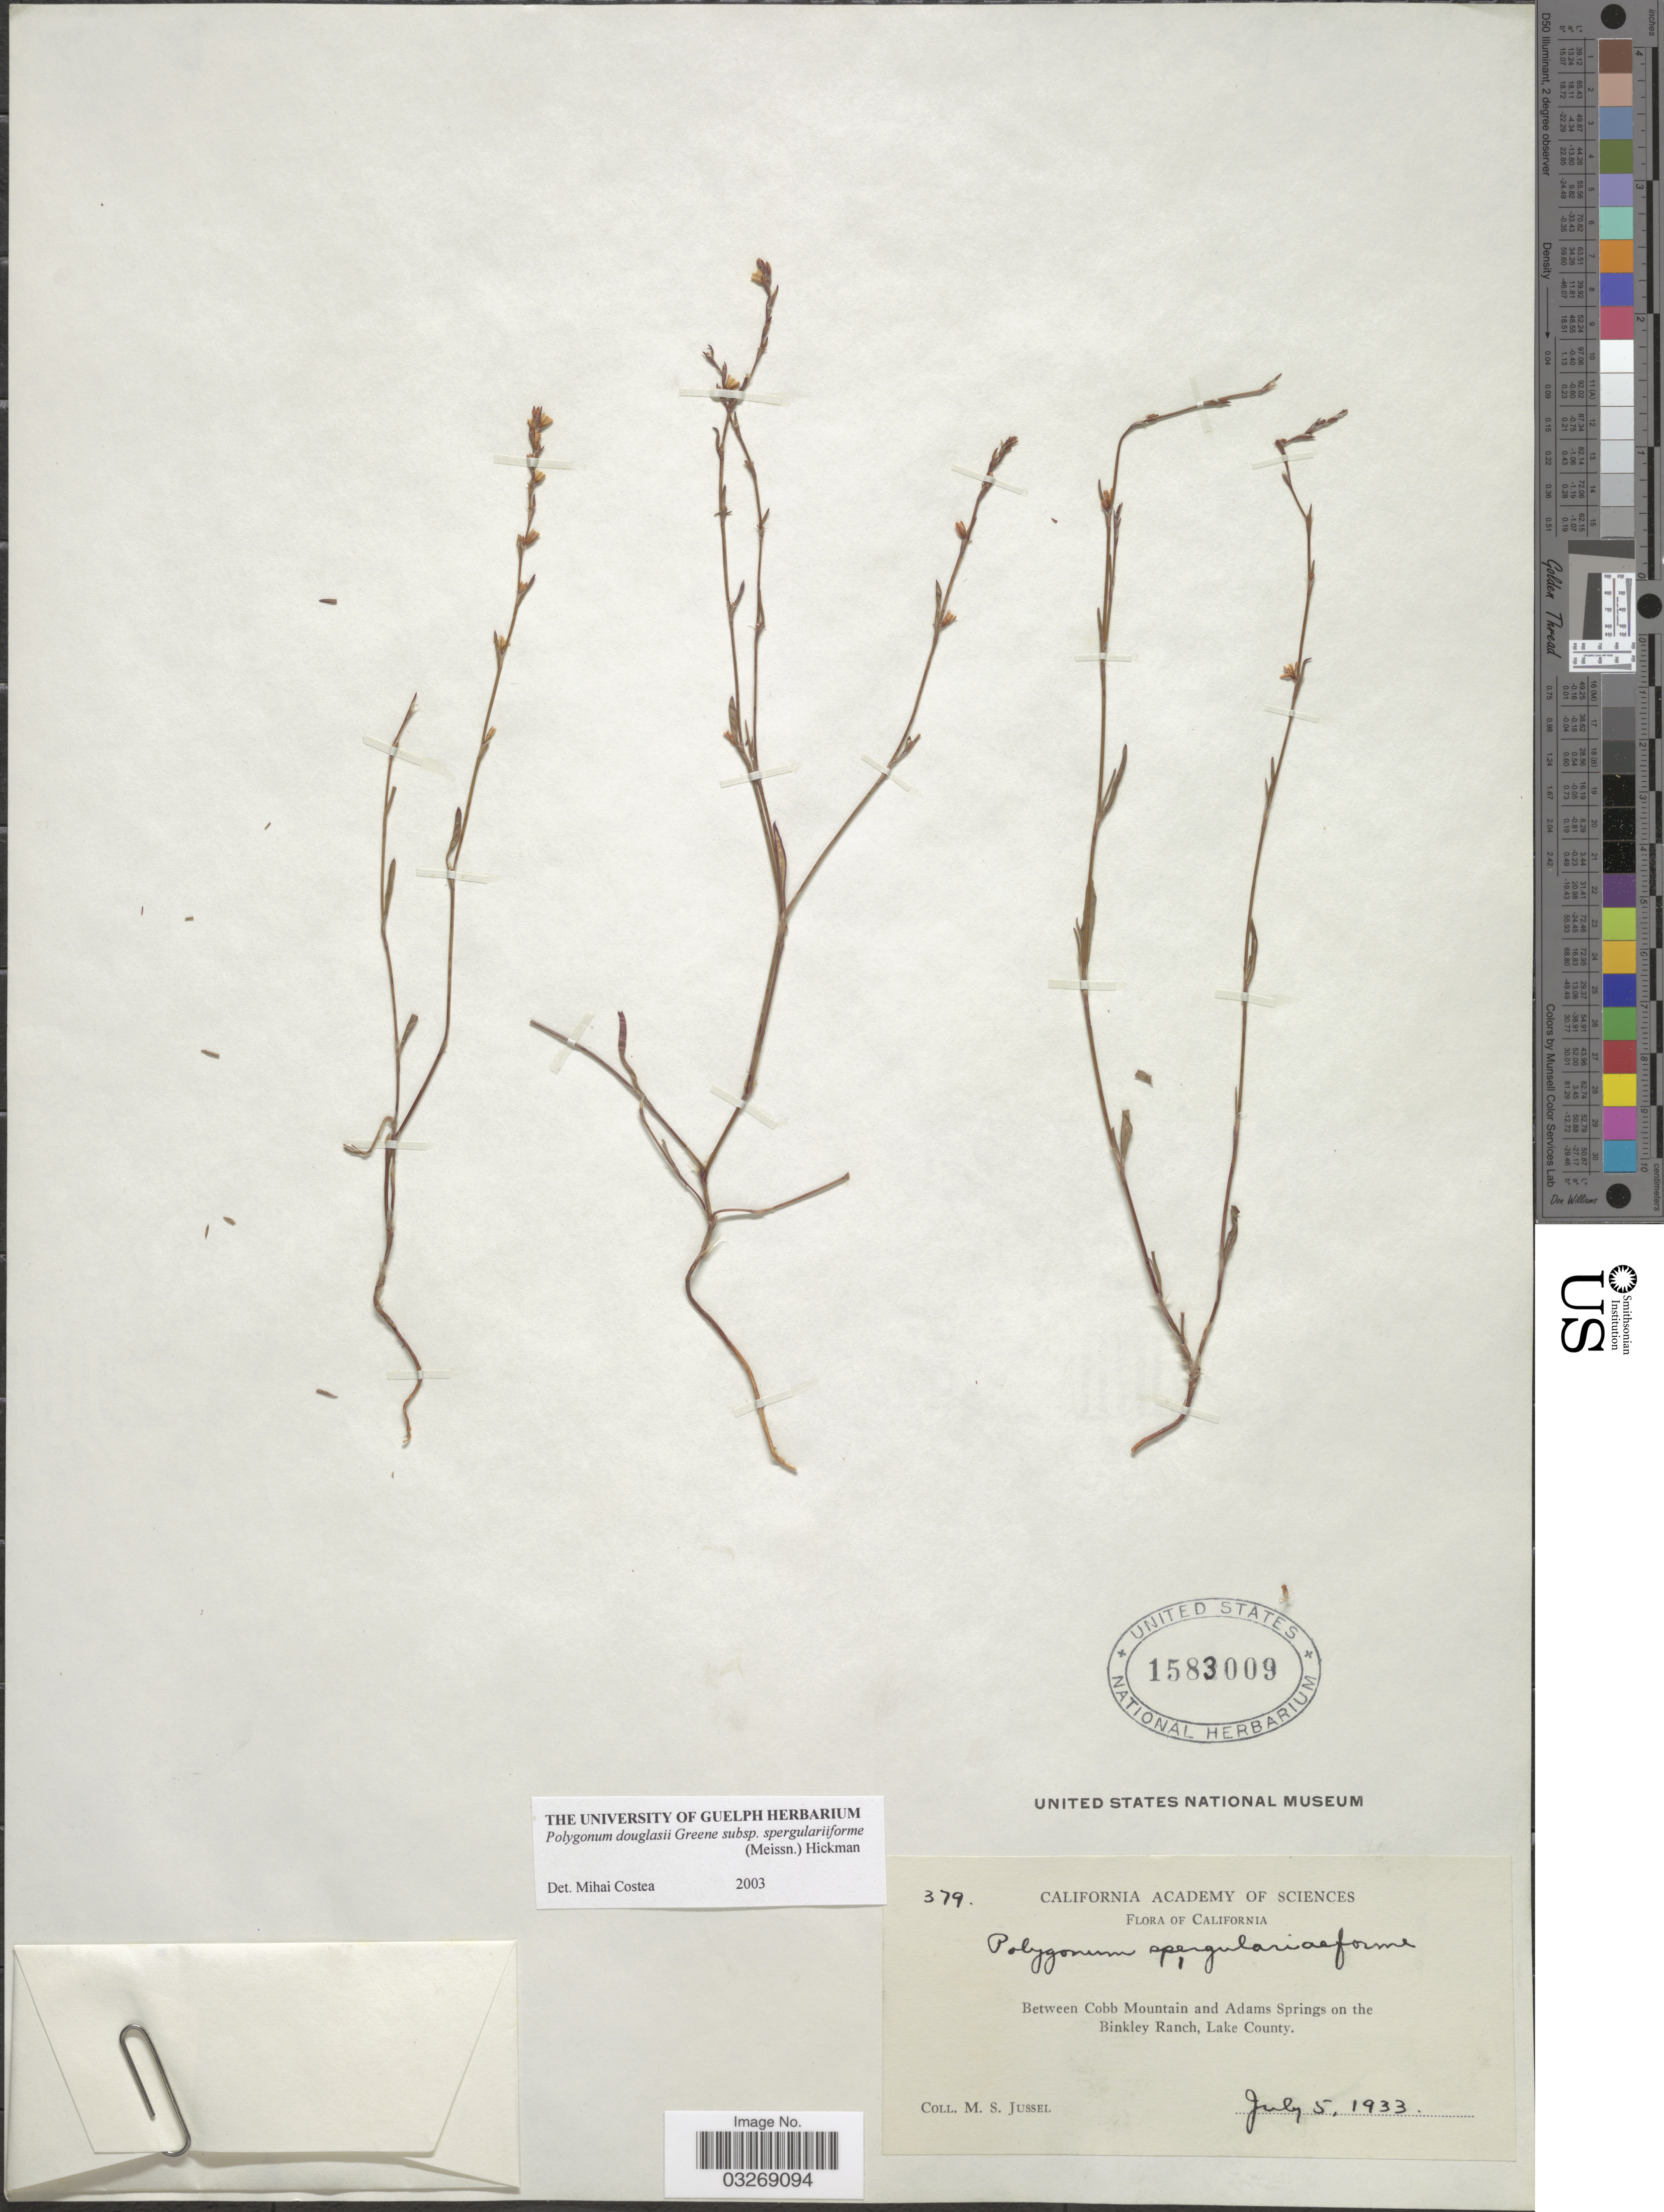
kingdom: Plantae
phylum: Tracheophyta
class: Magnoliopsida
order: Caryophyllales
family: Polygonaceae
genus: Polygonum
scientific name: Polygonum douglasii subsp. spergulariiforme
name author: (Meisn. ex Small) Hickman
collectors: M. Jussel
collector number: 379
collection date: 1933-07-05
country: United States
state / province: California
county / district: Lake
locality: Between Cobb Mountain and Adams Springs on the Binkley Ranch, Lake County.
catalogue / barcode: US 1583009